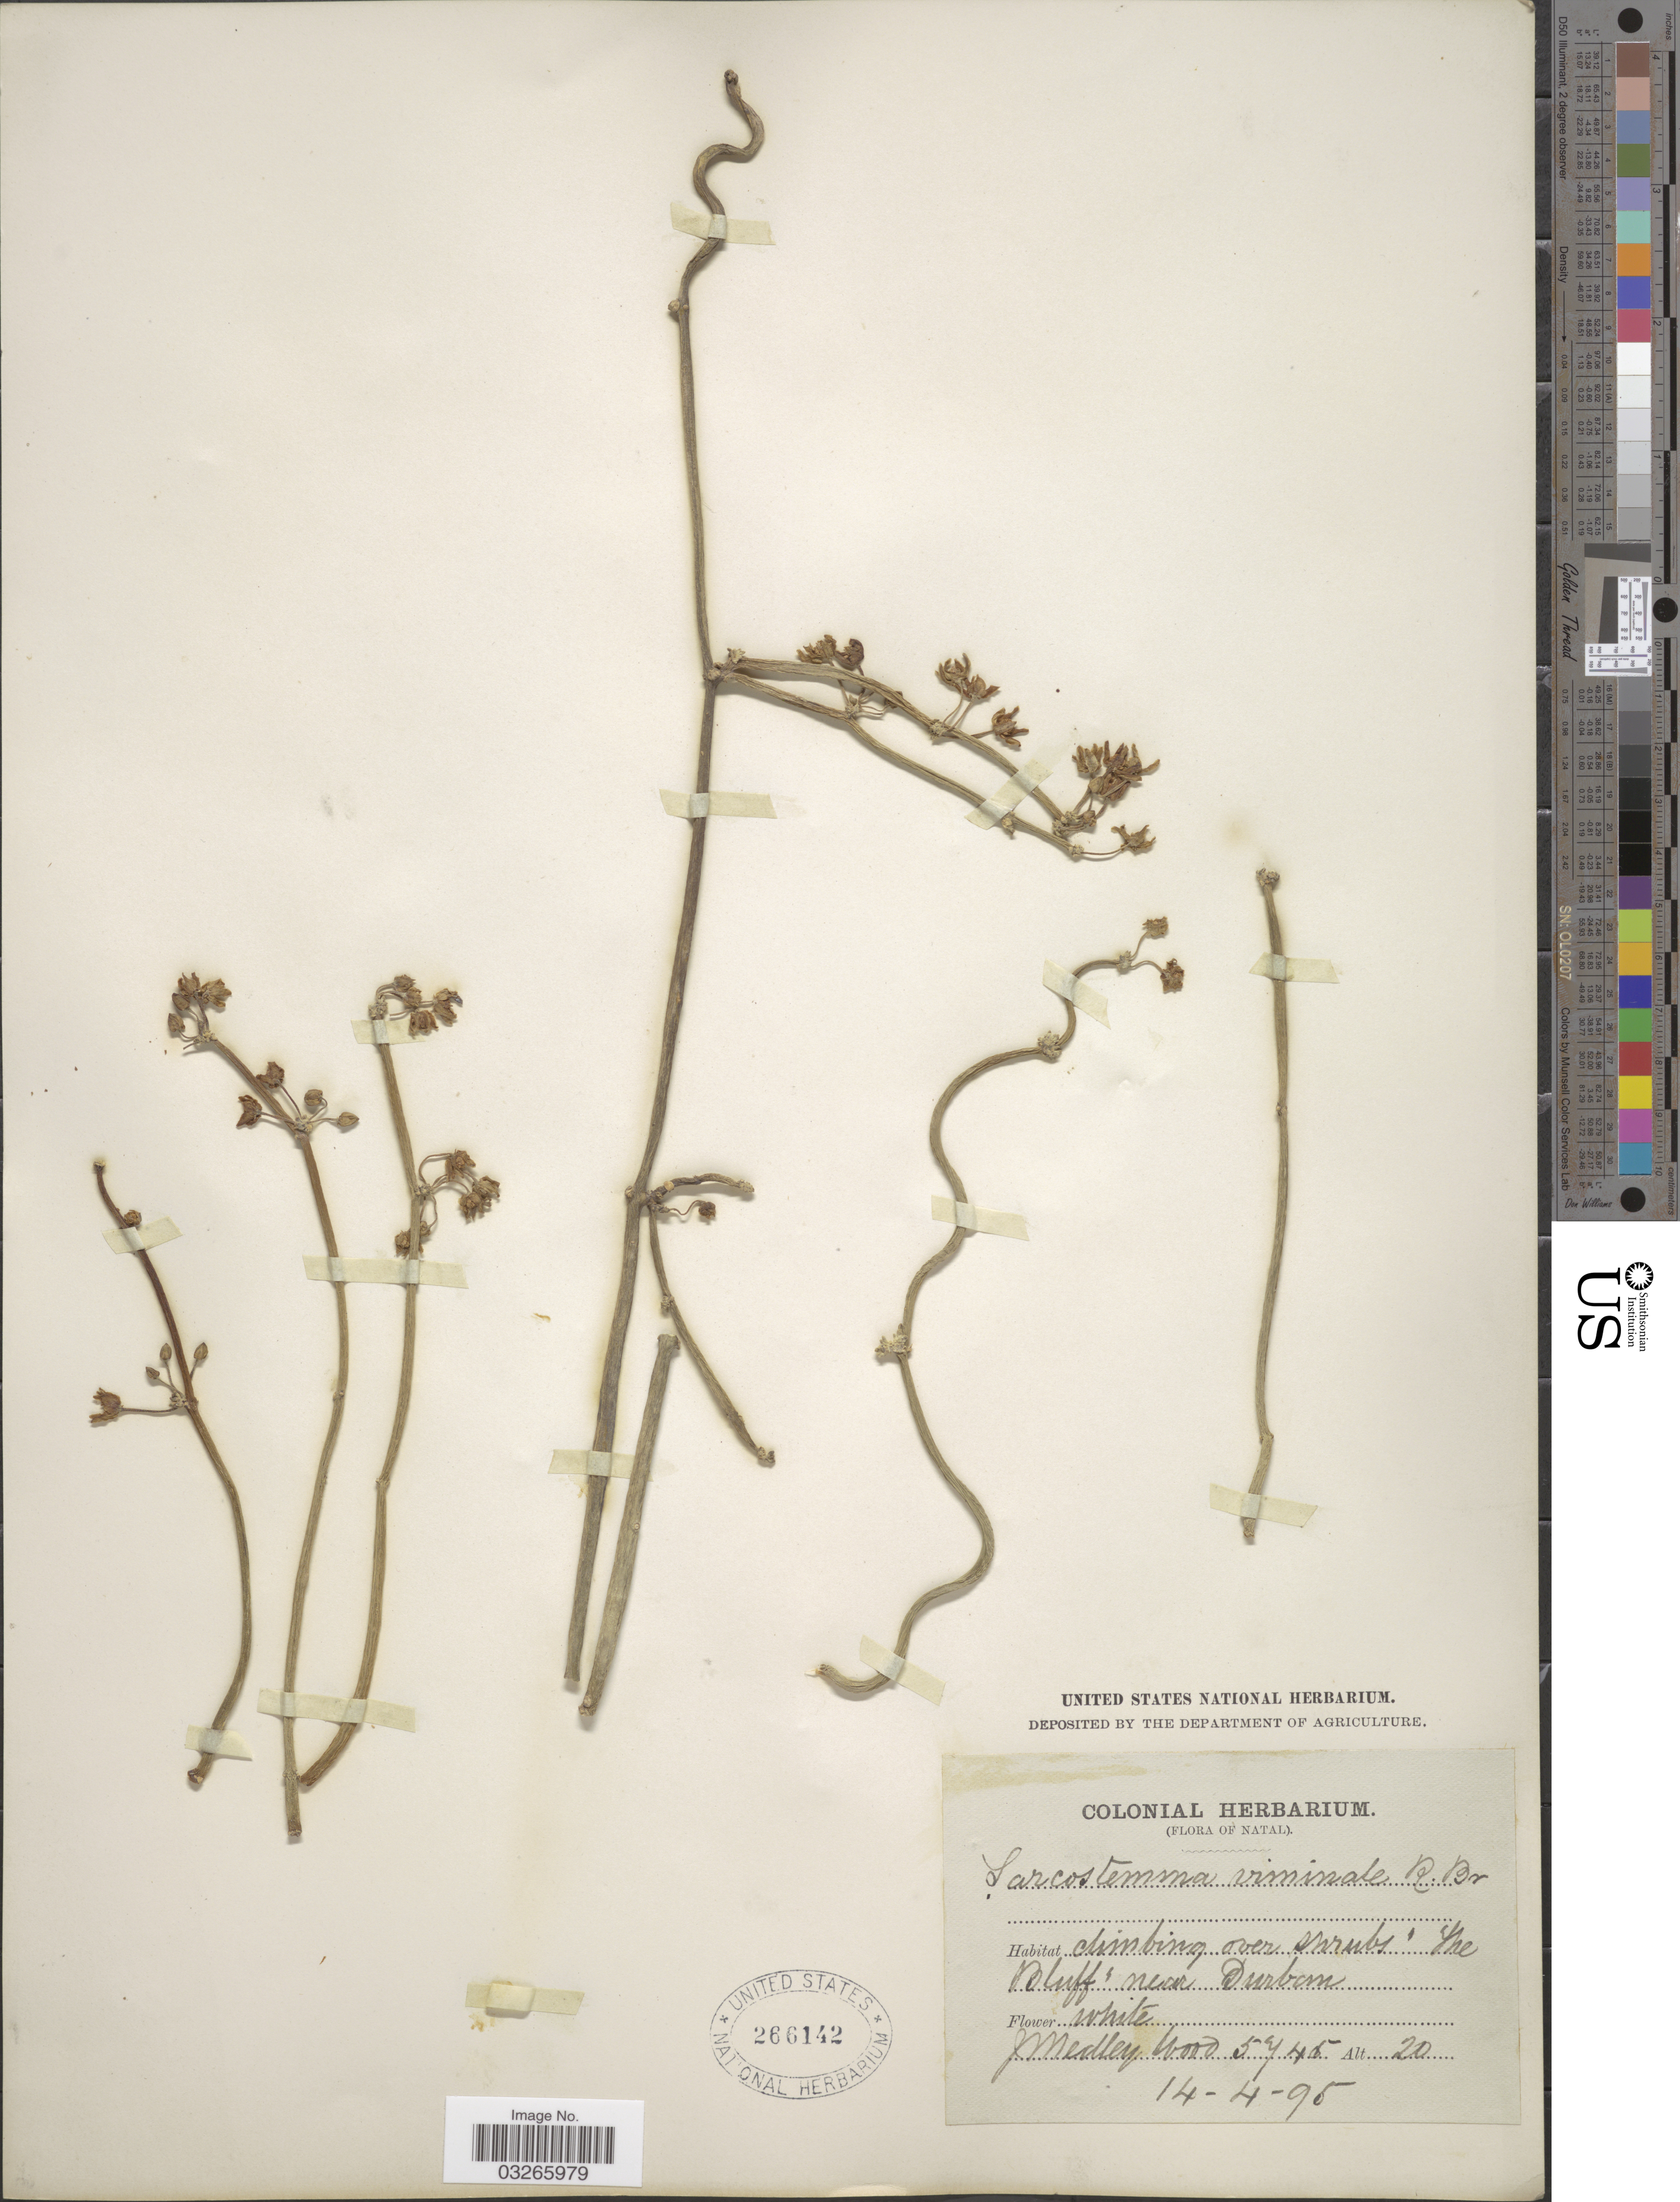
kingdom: Plantae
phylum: Tracheophyta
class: Magnoliopsida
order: Gentianales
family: Apocynaceae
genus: Sarcostemma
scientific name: Sarcostemma viminale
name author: (Linn) R. Br.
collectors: J. Medley Wood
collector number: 5745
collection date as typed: Transcribed d/m/y: 14/4/95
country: South Africa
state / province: KwaZulu-Natal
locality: Natal. "The Bluff" near Durbam.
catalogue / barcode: US 266142